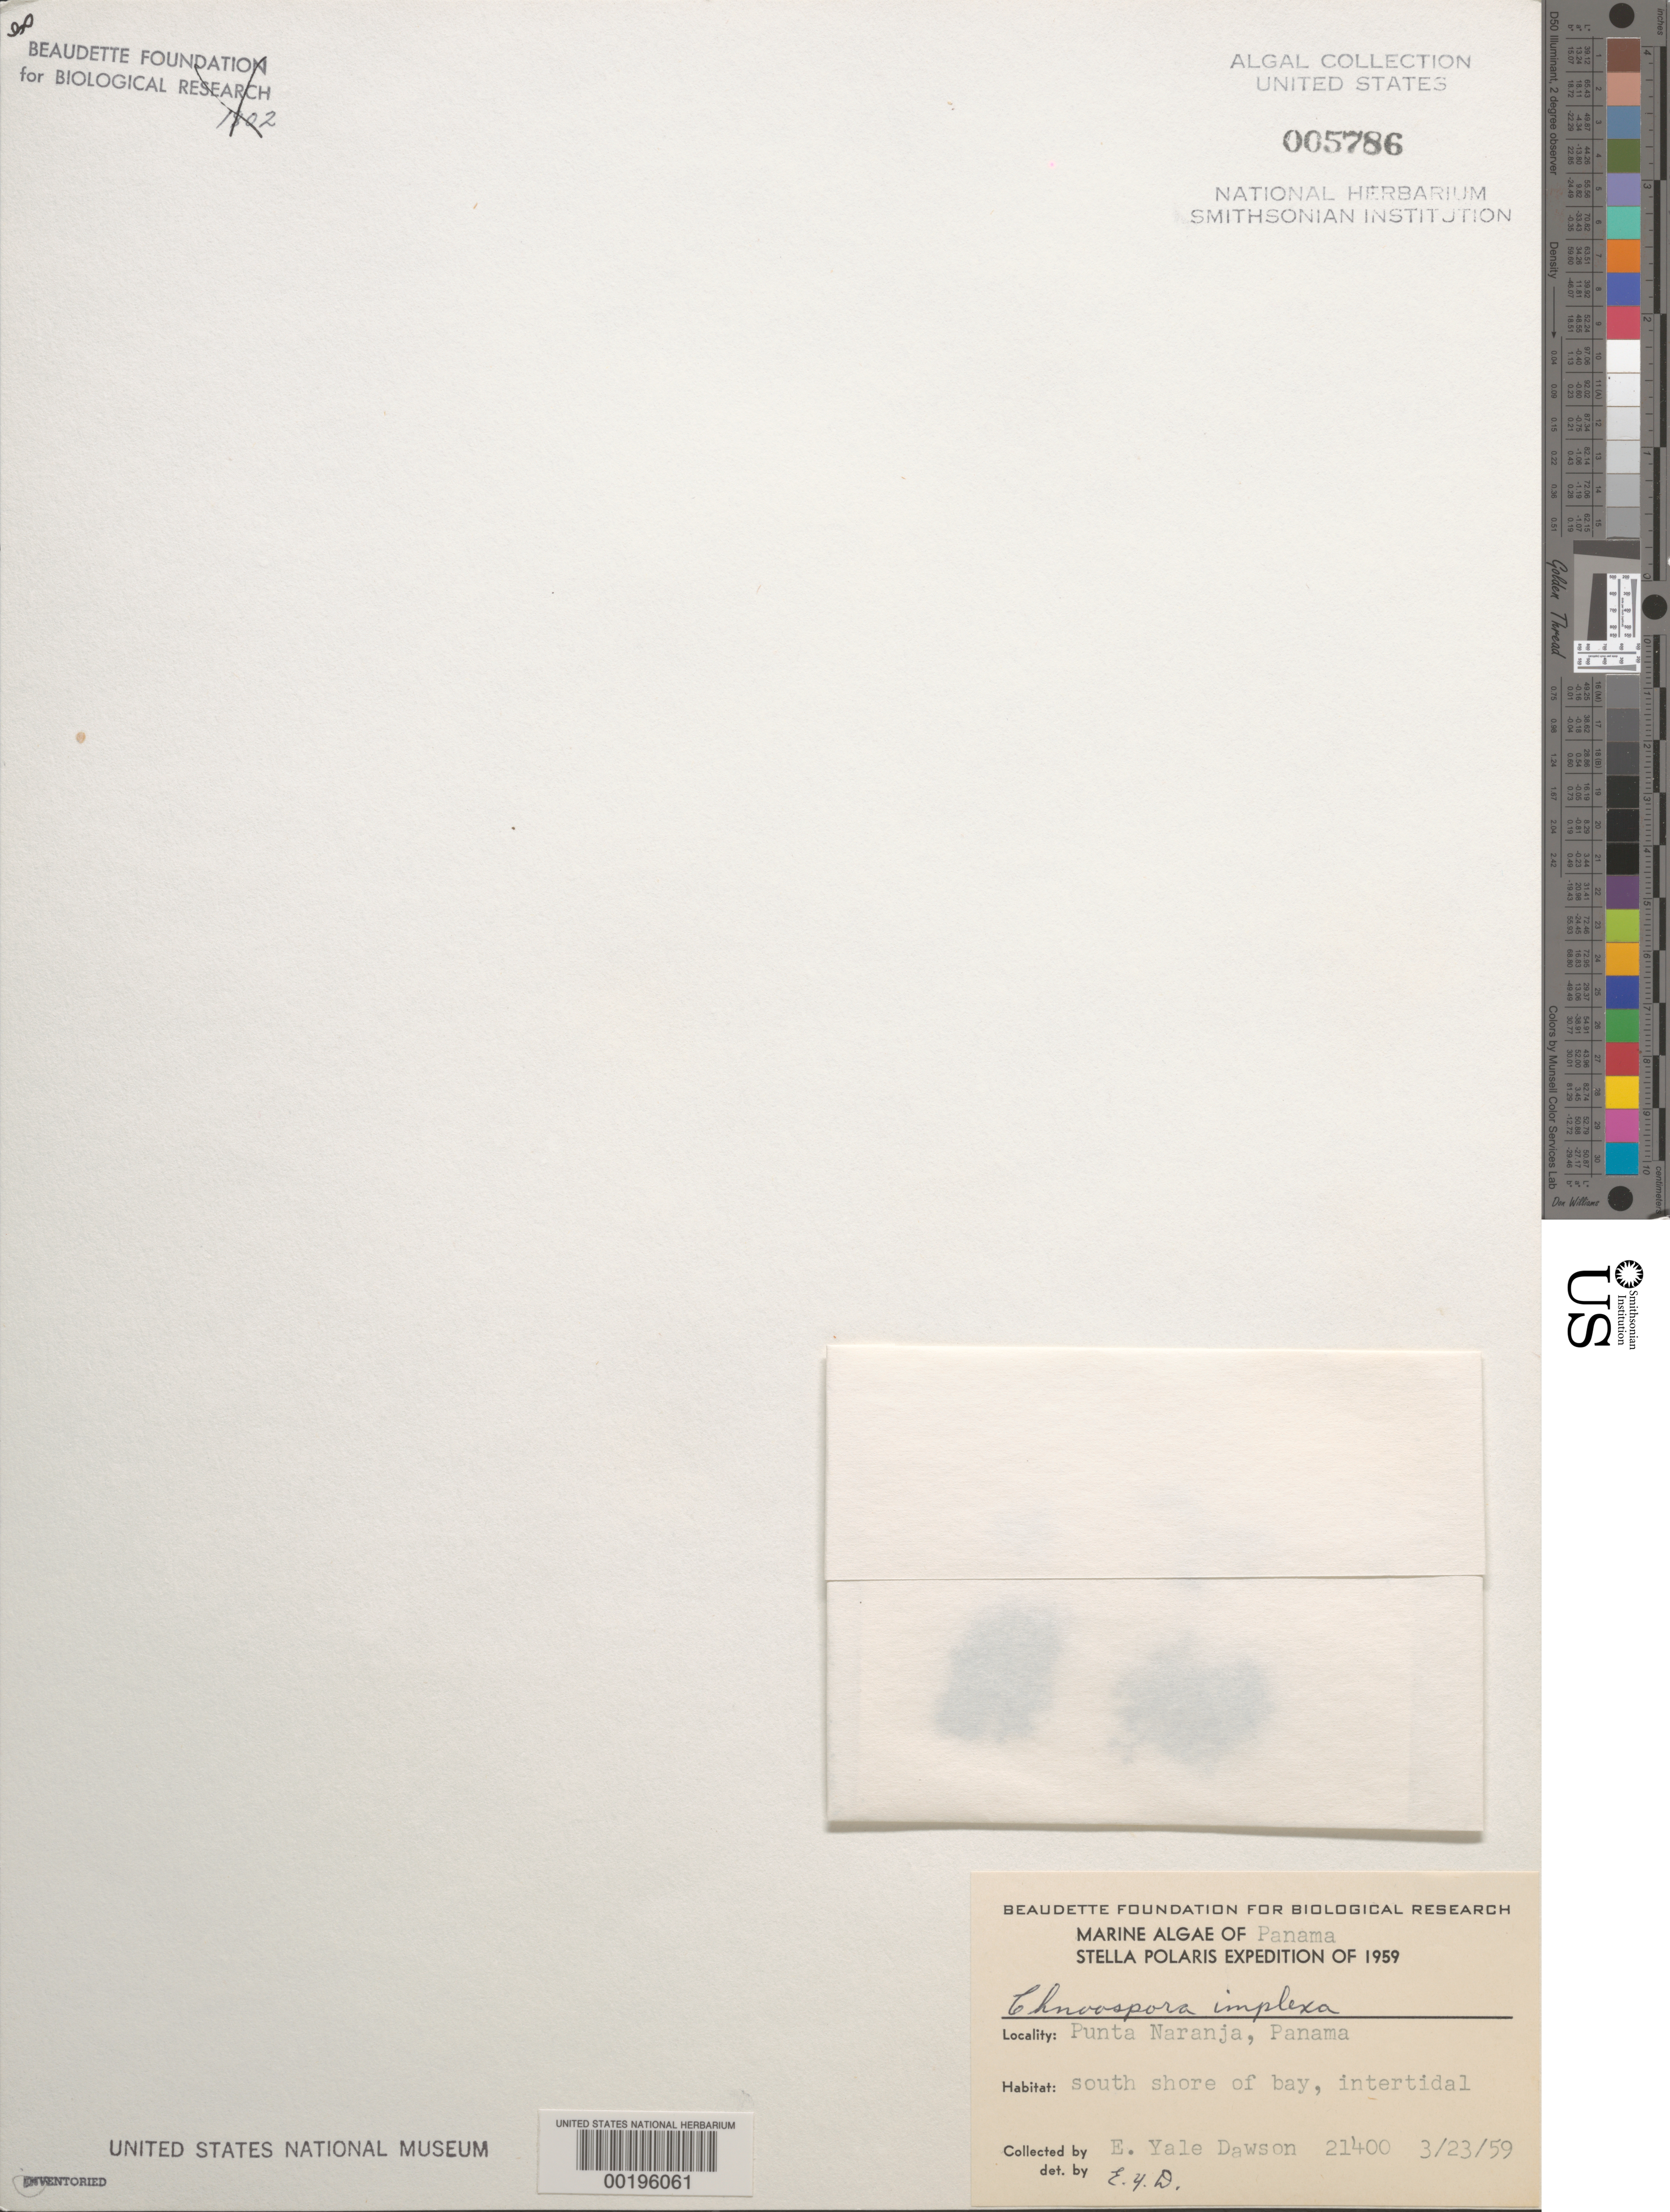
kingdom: Chromista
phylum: Ochrophyta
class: Phaeophyceae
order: Scytosiphonales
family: Scytosiphonaceae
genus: Pseudochnoospora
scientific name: Pseudochnoospora implexa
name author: (J. Agardh) Santiañez et al.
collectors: E. Y. Dawson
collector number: EYD 21400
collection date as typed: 23 Mar 1959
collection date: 1959-03-23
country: Panama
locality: Punta Naranja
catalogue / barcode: US 5786